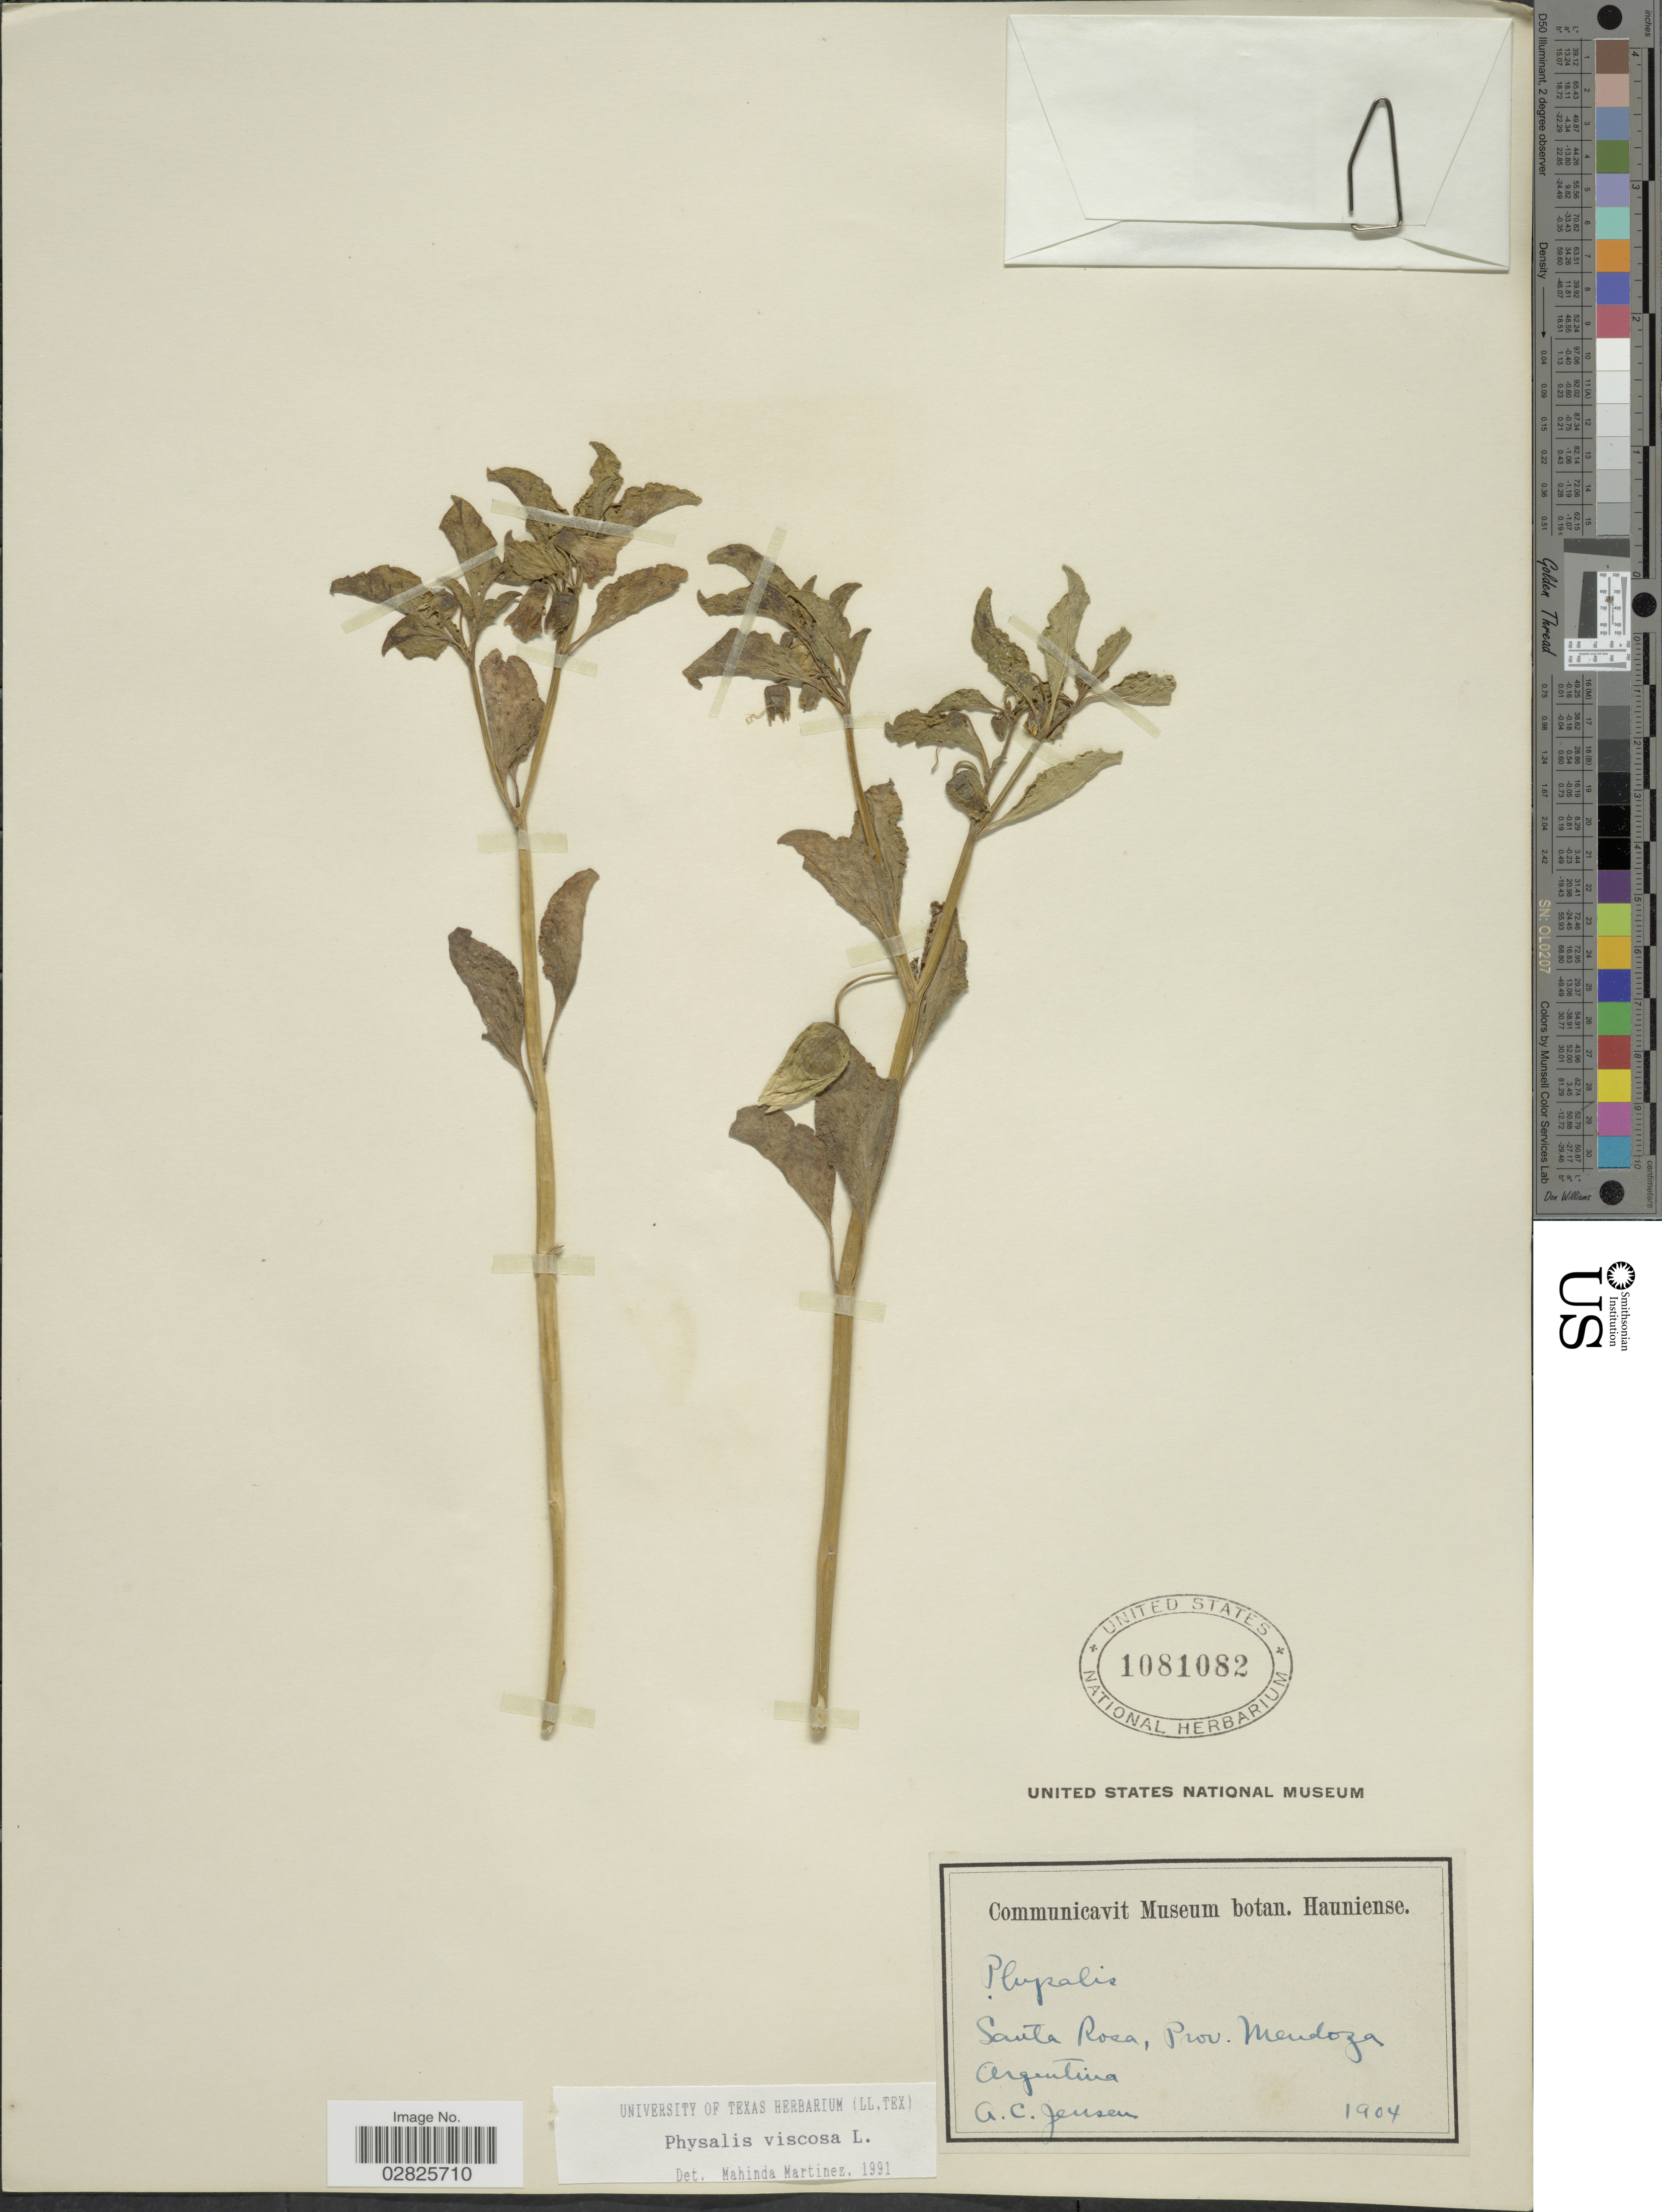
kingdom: Plantae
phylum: Tracheophyta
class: Magnoliopsida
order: Solanales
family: Solanaceae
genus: Physalis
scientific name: Physalis viscosa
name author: L.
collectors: A. Jensen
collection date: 1904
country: Argentina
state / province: Mendoza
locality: Santa Rosa.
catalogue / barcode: US 1081082